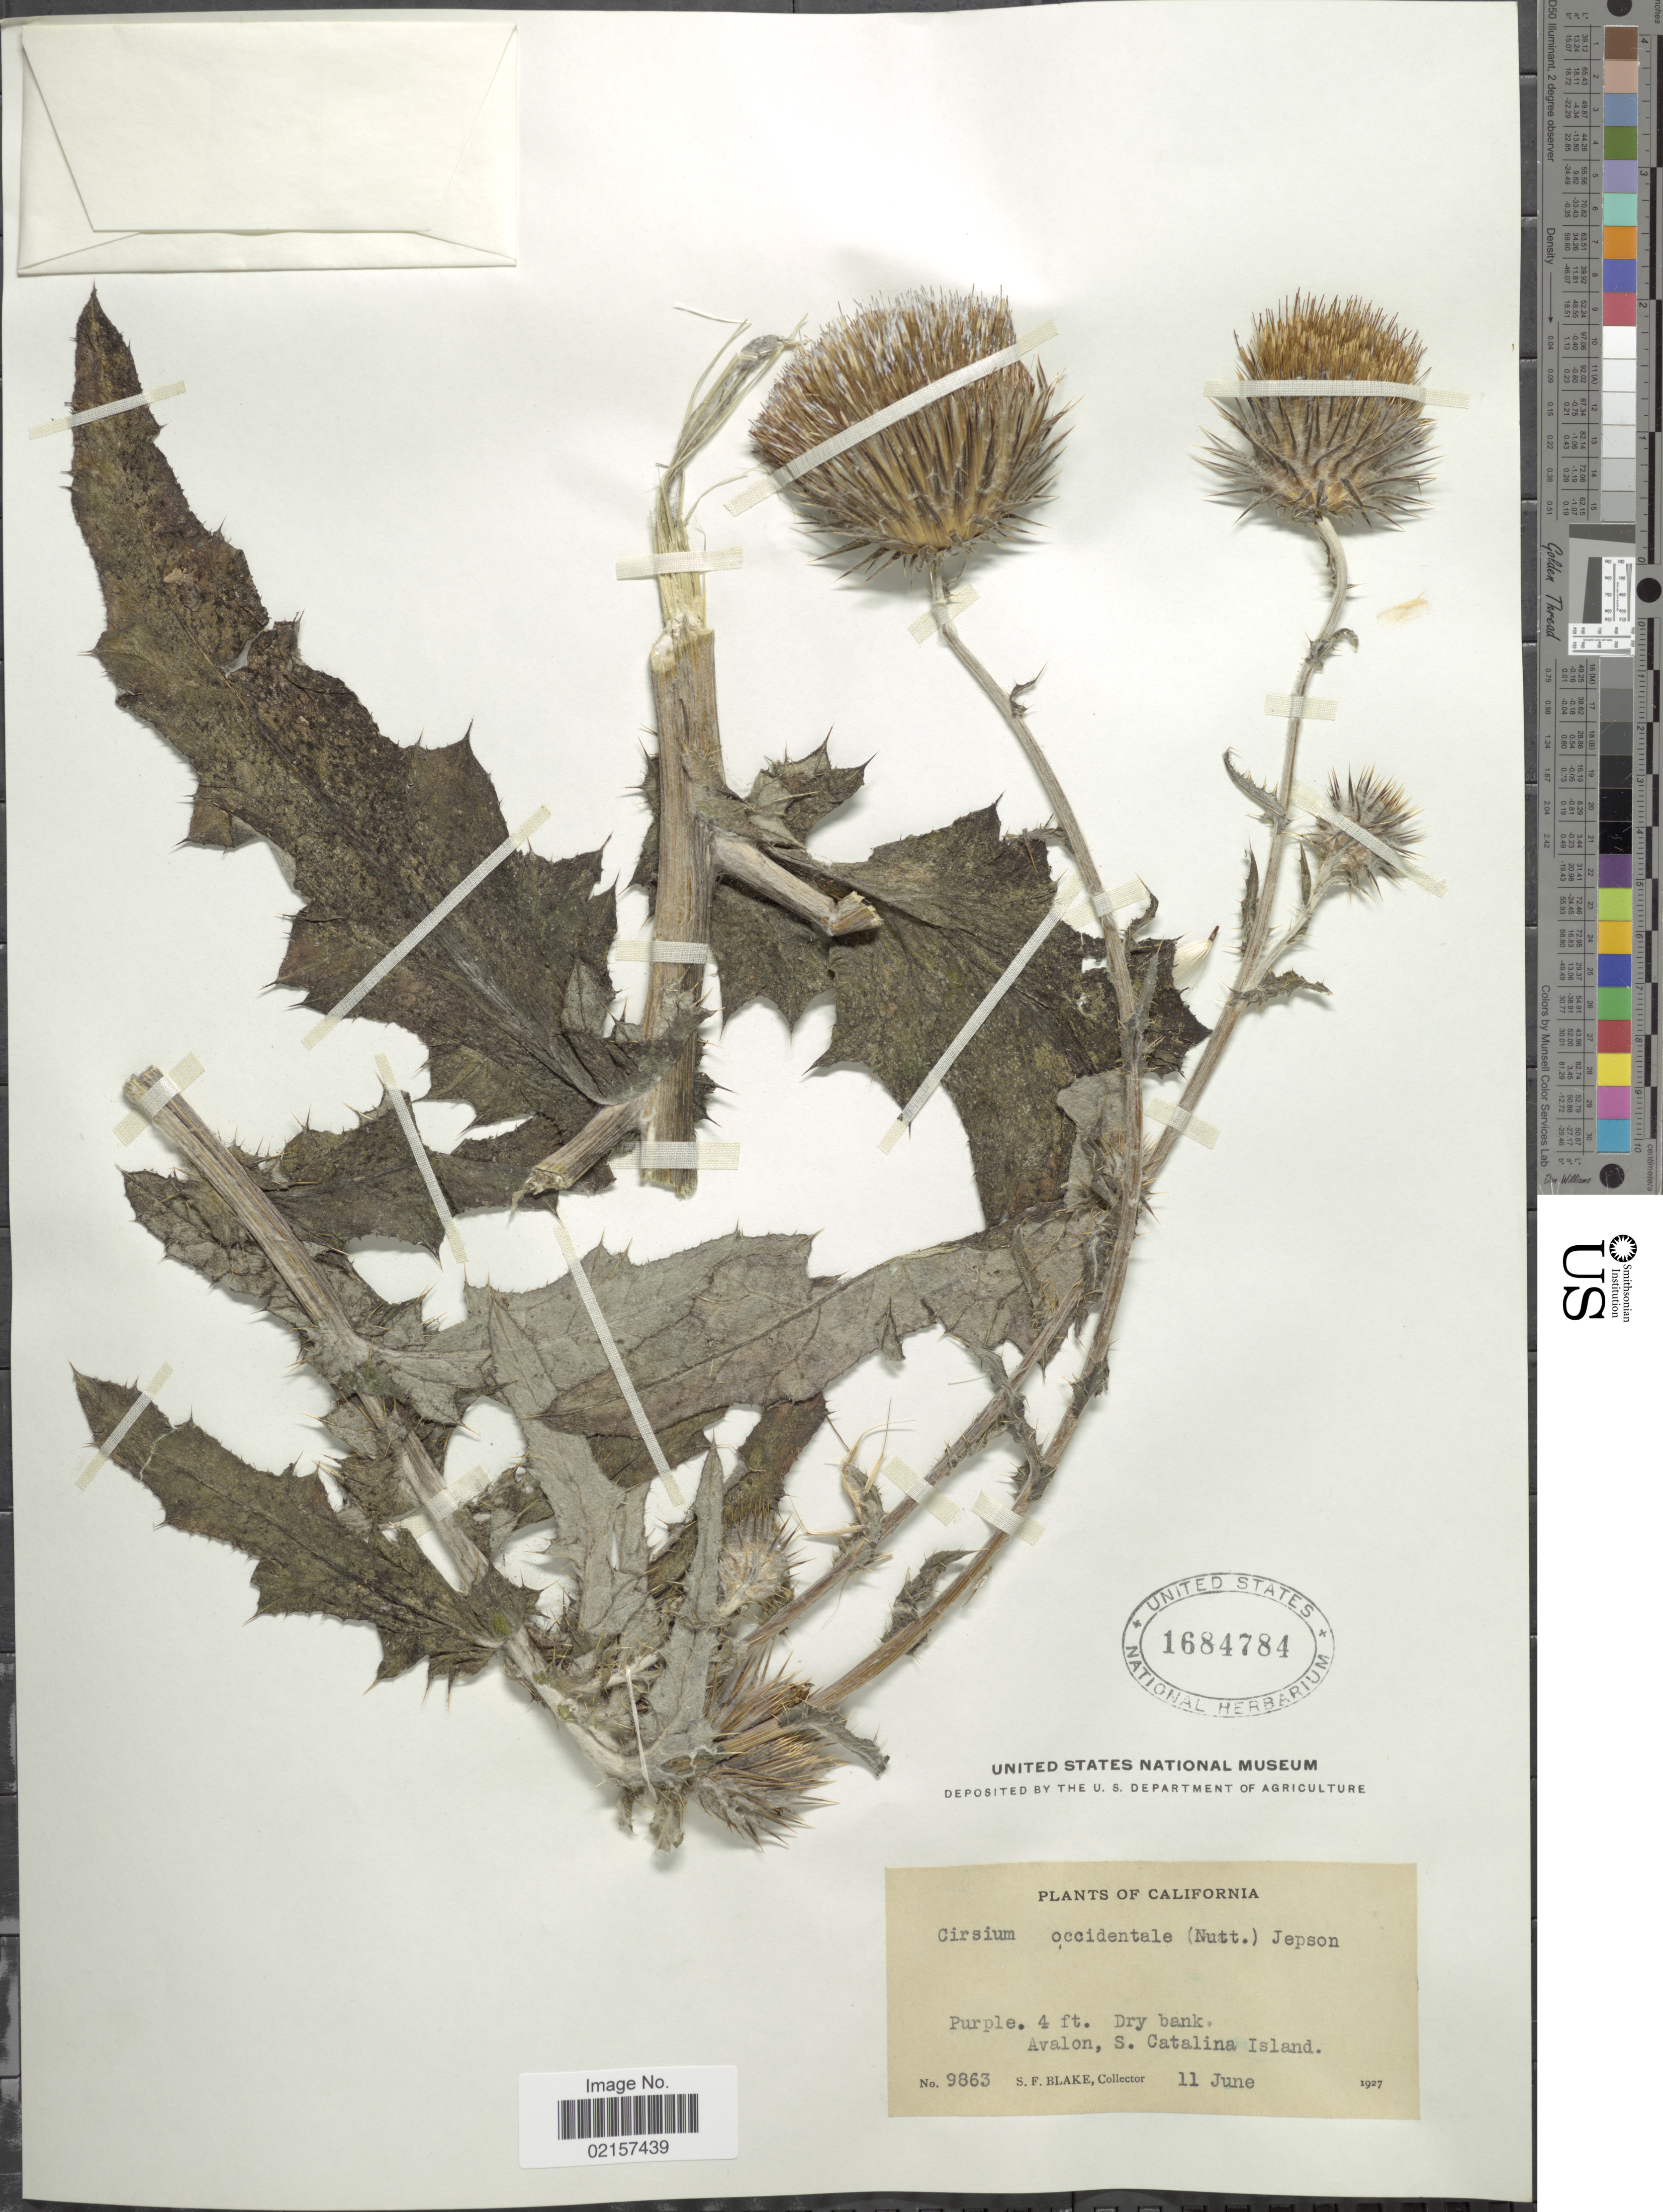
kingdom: Plantae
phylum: Tracheophyta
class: Magnoliopsida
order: Asterales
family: Asteraceae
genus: Cirsium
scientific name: Cirsium occidentale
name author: (Nutt.) Jeps.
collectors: S. Blake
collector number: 9863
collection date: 1927-06-11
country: United States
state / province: California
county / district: Los Angeles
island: Santa Catalina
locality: Dry bank, Avalon, S. Catalina Island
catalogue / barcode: US 1684784